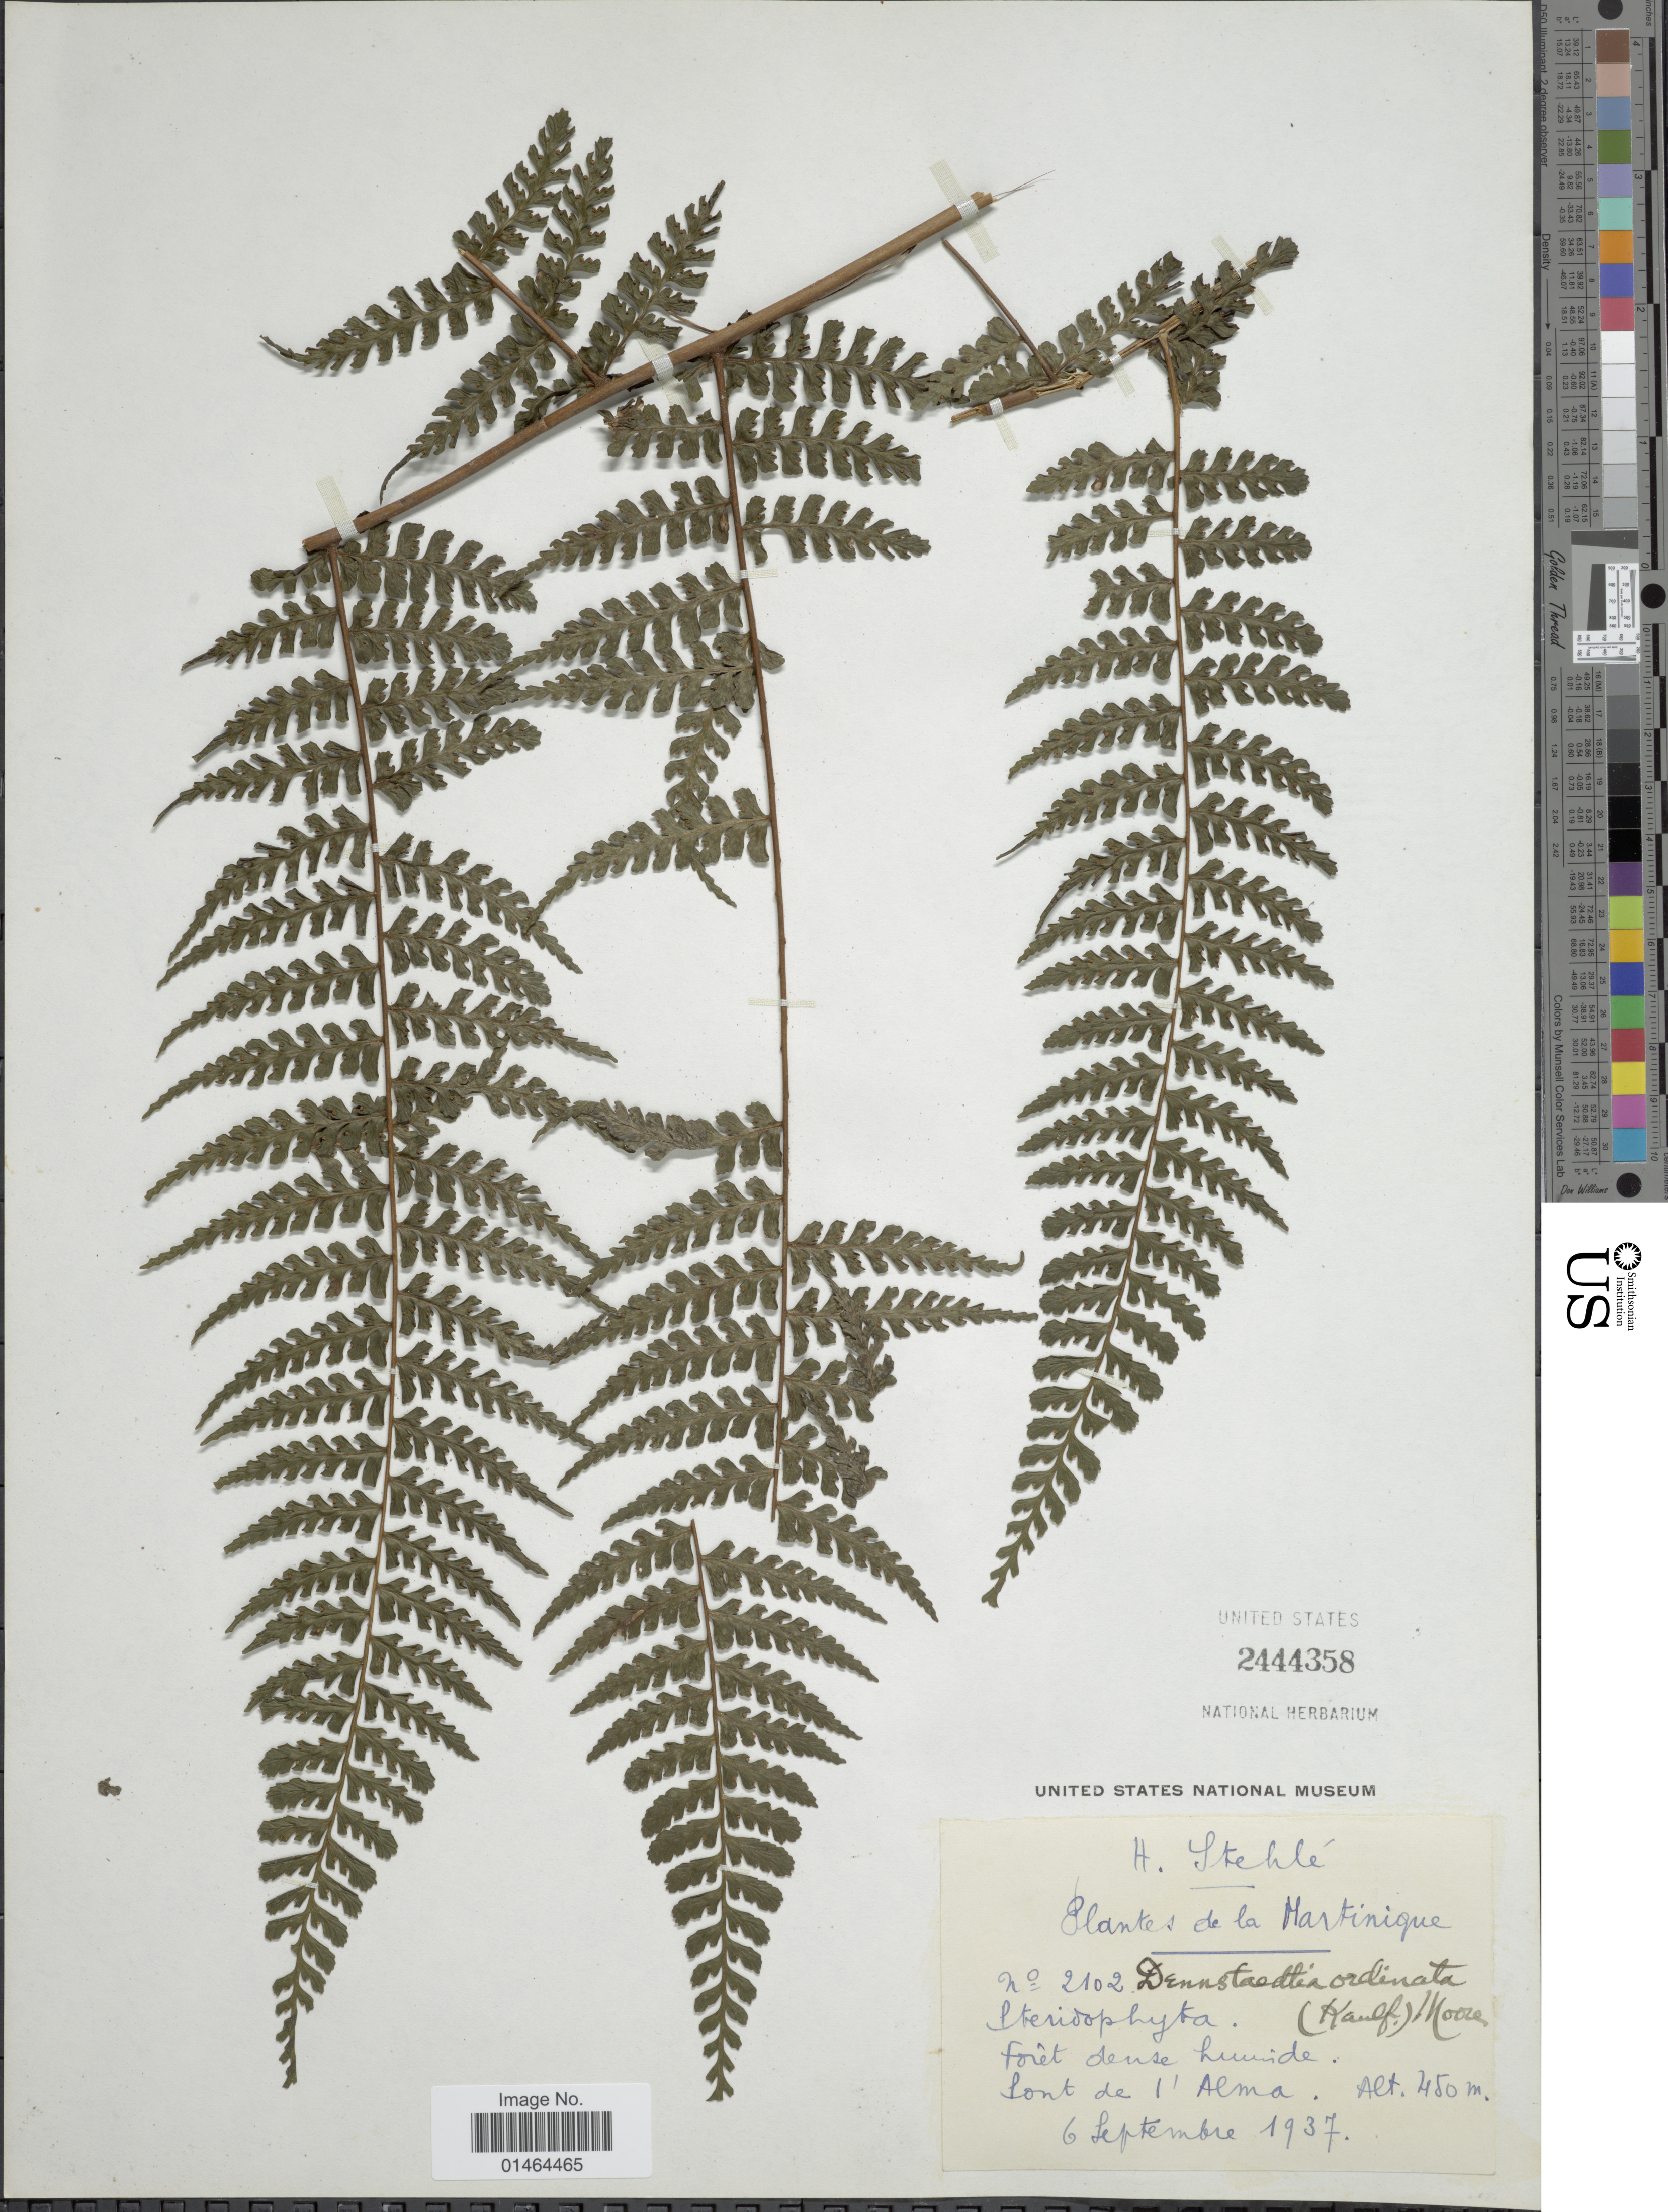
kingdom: Plantae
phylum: Tracheophyta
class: Polypodiopsida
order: Polypodiales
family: Dennstaedtiaceae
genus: Dennstaedtia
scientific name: Dennstaedtia dissecta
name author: (Sw.) T. Moore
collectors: H. Stehlé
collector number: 2102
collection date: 1937-09-06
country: Martinique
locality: Pont de l'Alma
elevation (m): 450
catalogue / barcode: US 2444358